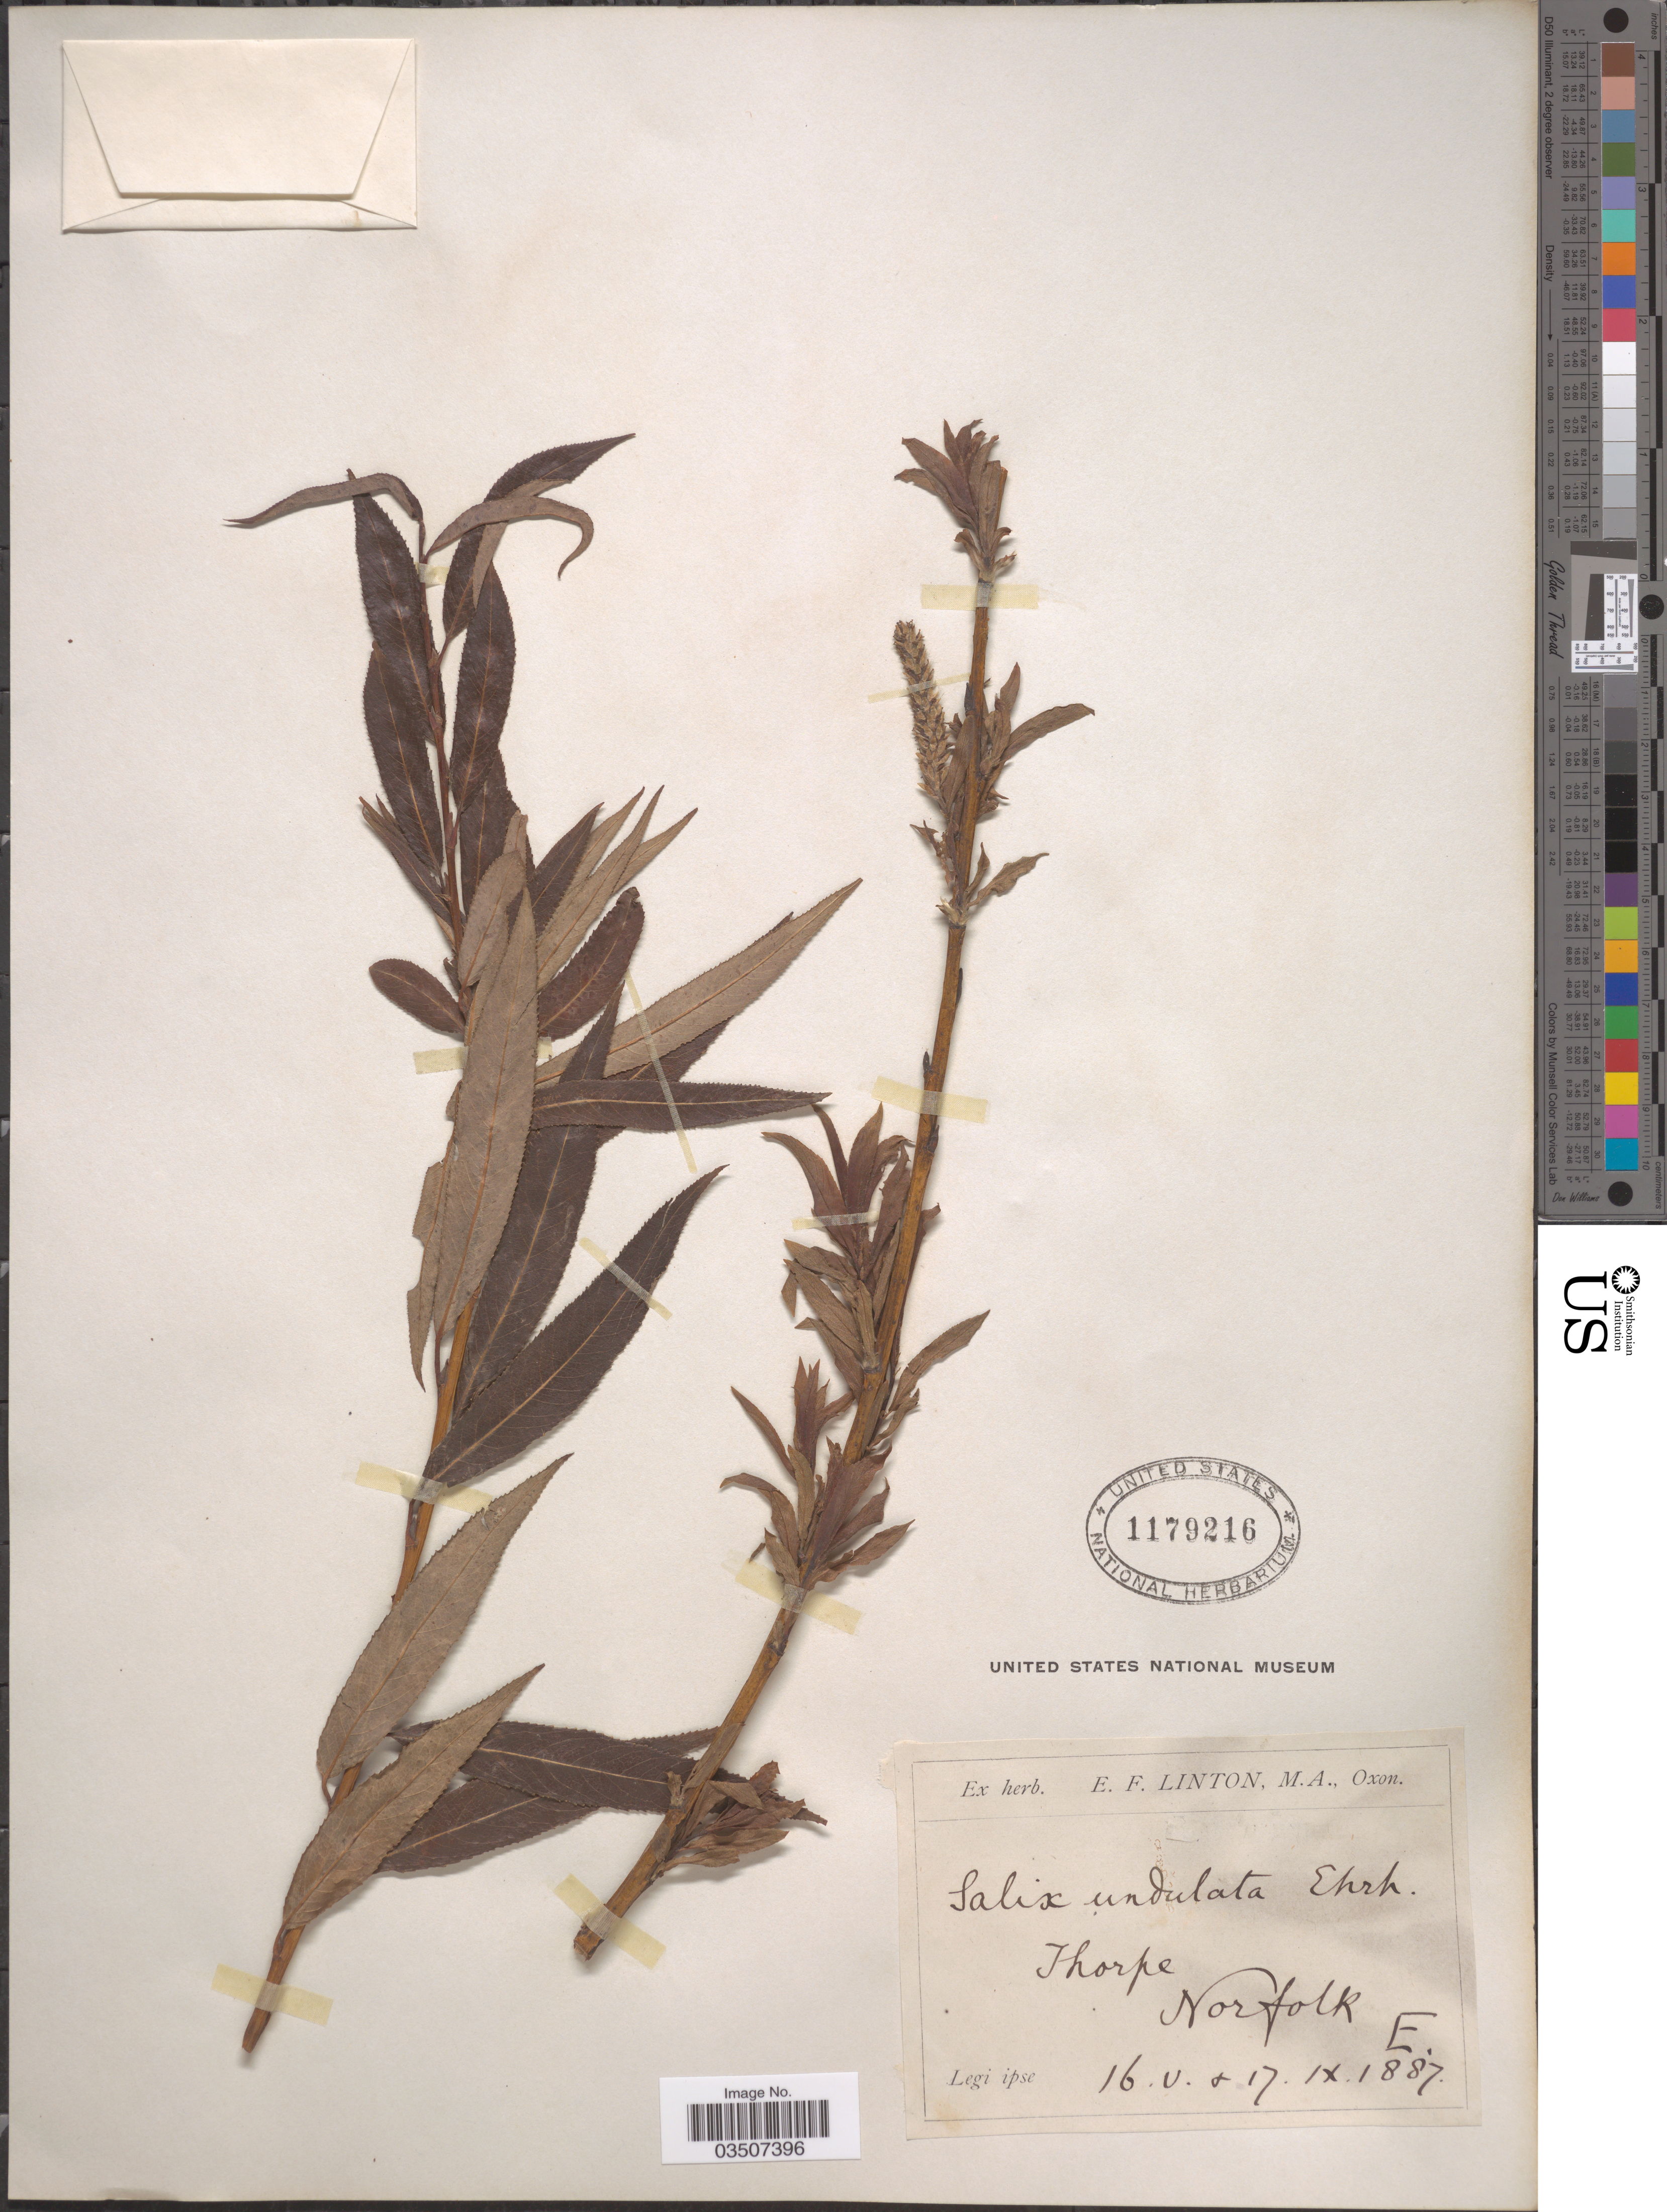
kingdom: Plantae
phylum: Tracheophyta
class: Magnoliopsida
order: Malpighiales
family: Salicaceae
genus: Salix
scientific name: Salix undulata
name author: Ehrh.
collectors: E. Linton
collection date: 1887-05-16/1887-09-17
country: United Kingdom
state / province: England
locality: Thorpe Norfolk E.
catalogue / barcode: US 1179216